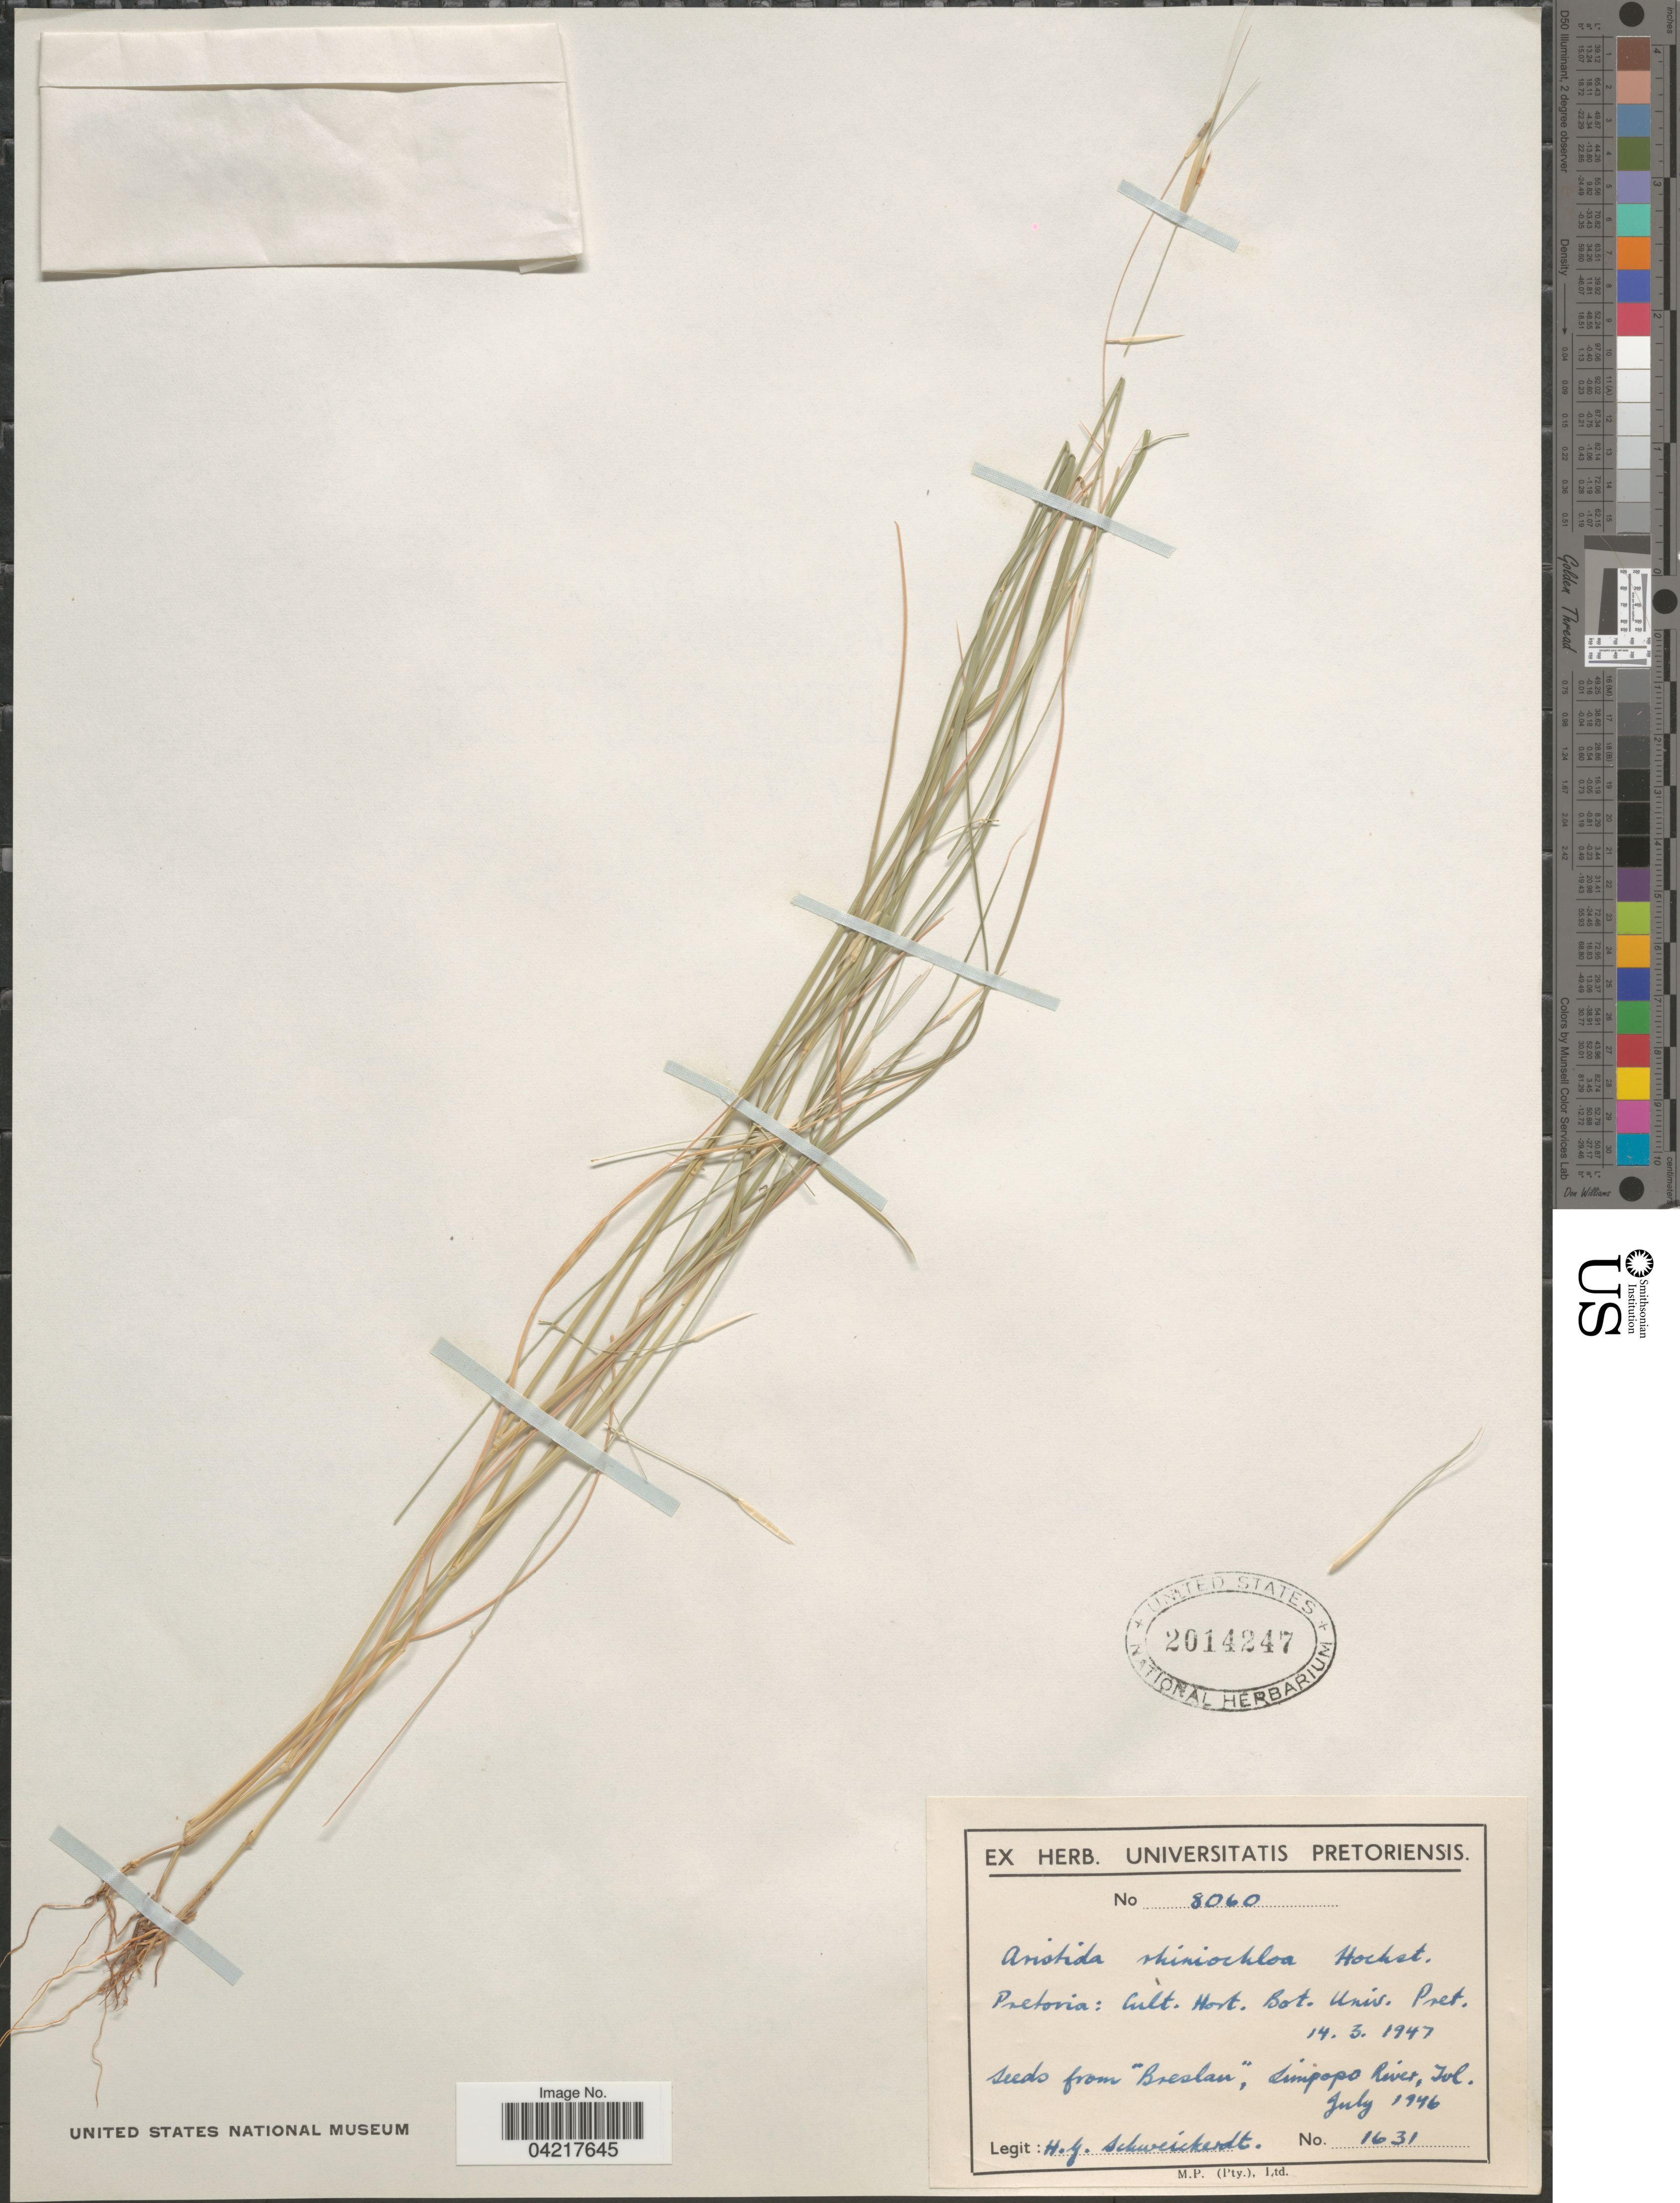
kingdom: Plantae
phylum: Tracheophyta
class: Liliopsida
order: Poales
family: Poaceae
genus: Aristida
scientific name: Aristida rhiniochloa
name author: Hochst.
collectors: H. Schweickerdt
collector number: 1631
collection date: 1947-03-14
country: South Africa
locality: Pretoria: Cult. Hort. Bot. Univ. Pret.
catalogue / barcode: US 2014247